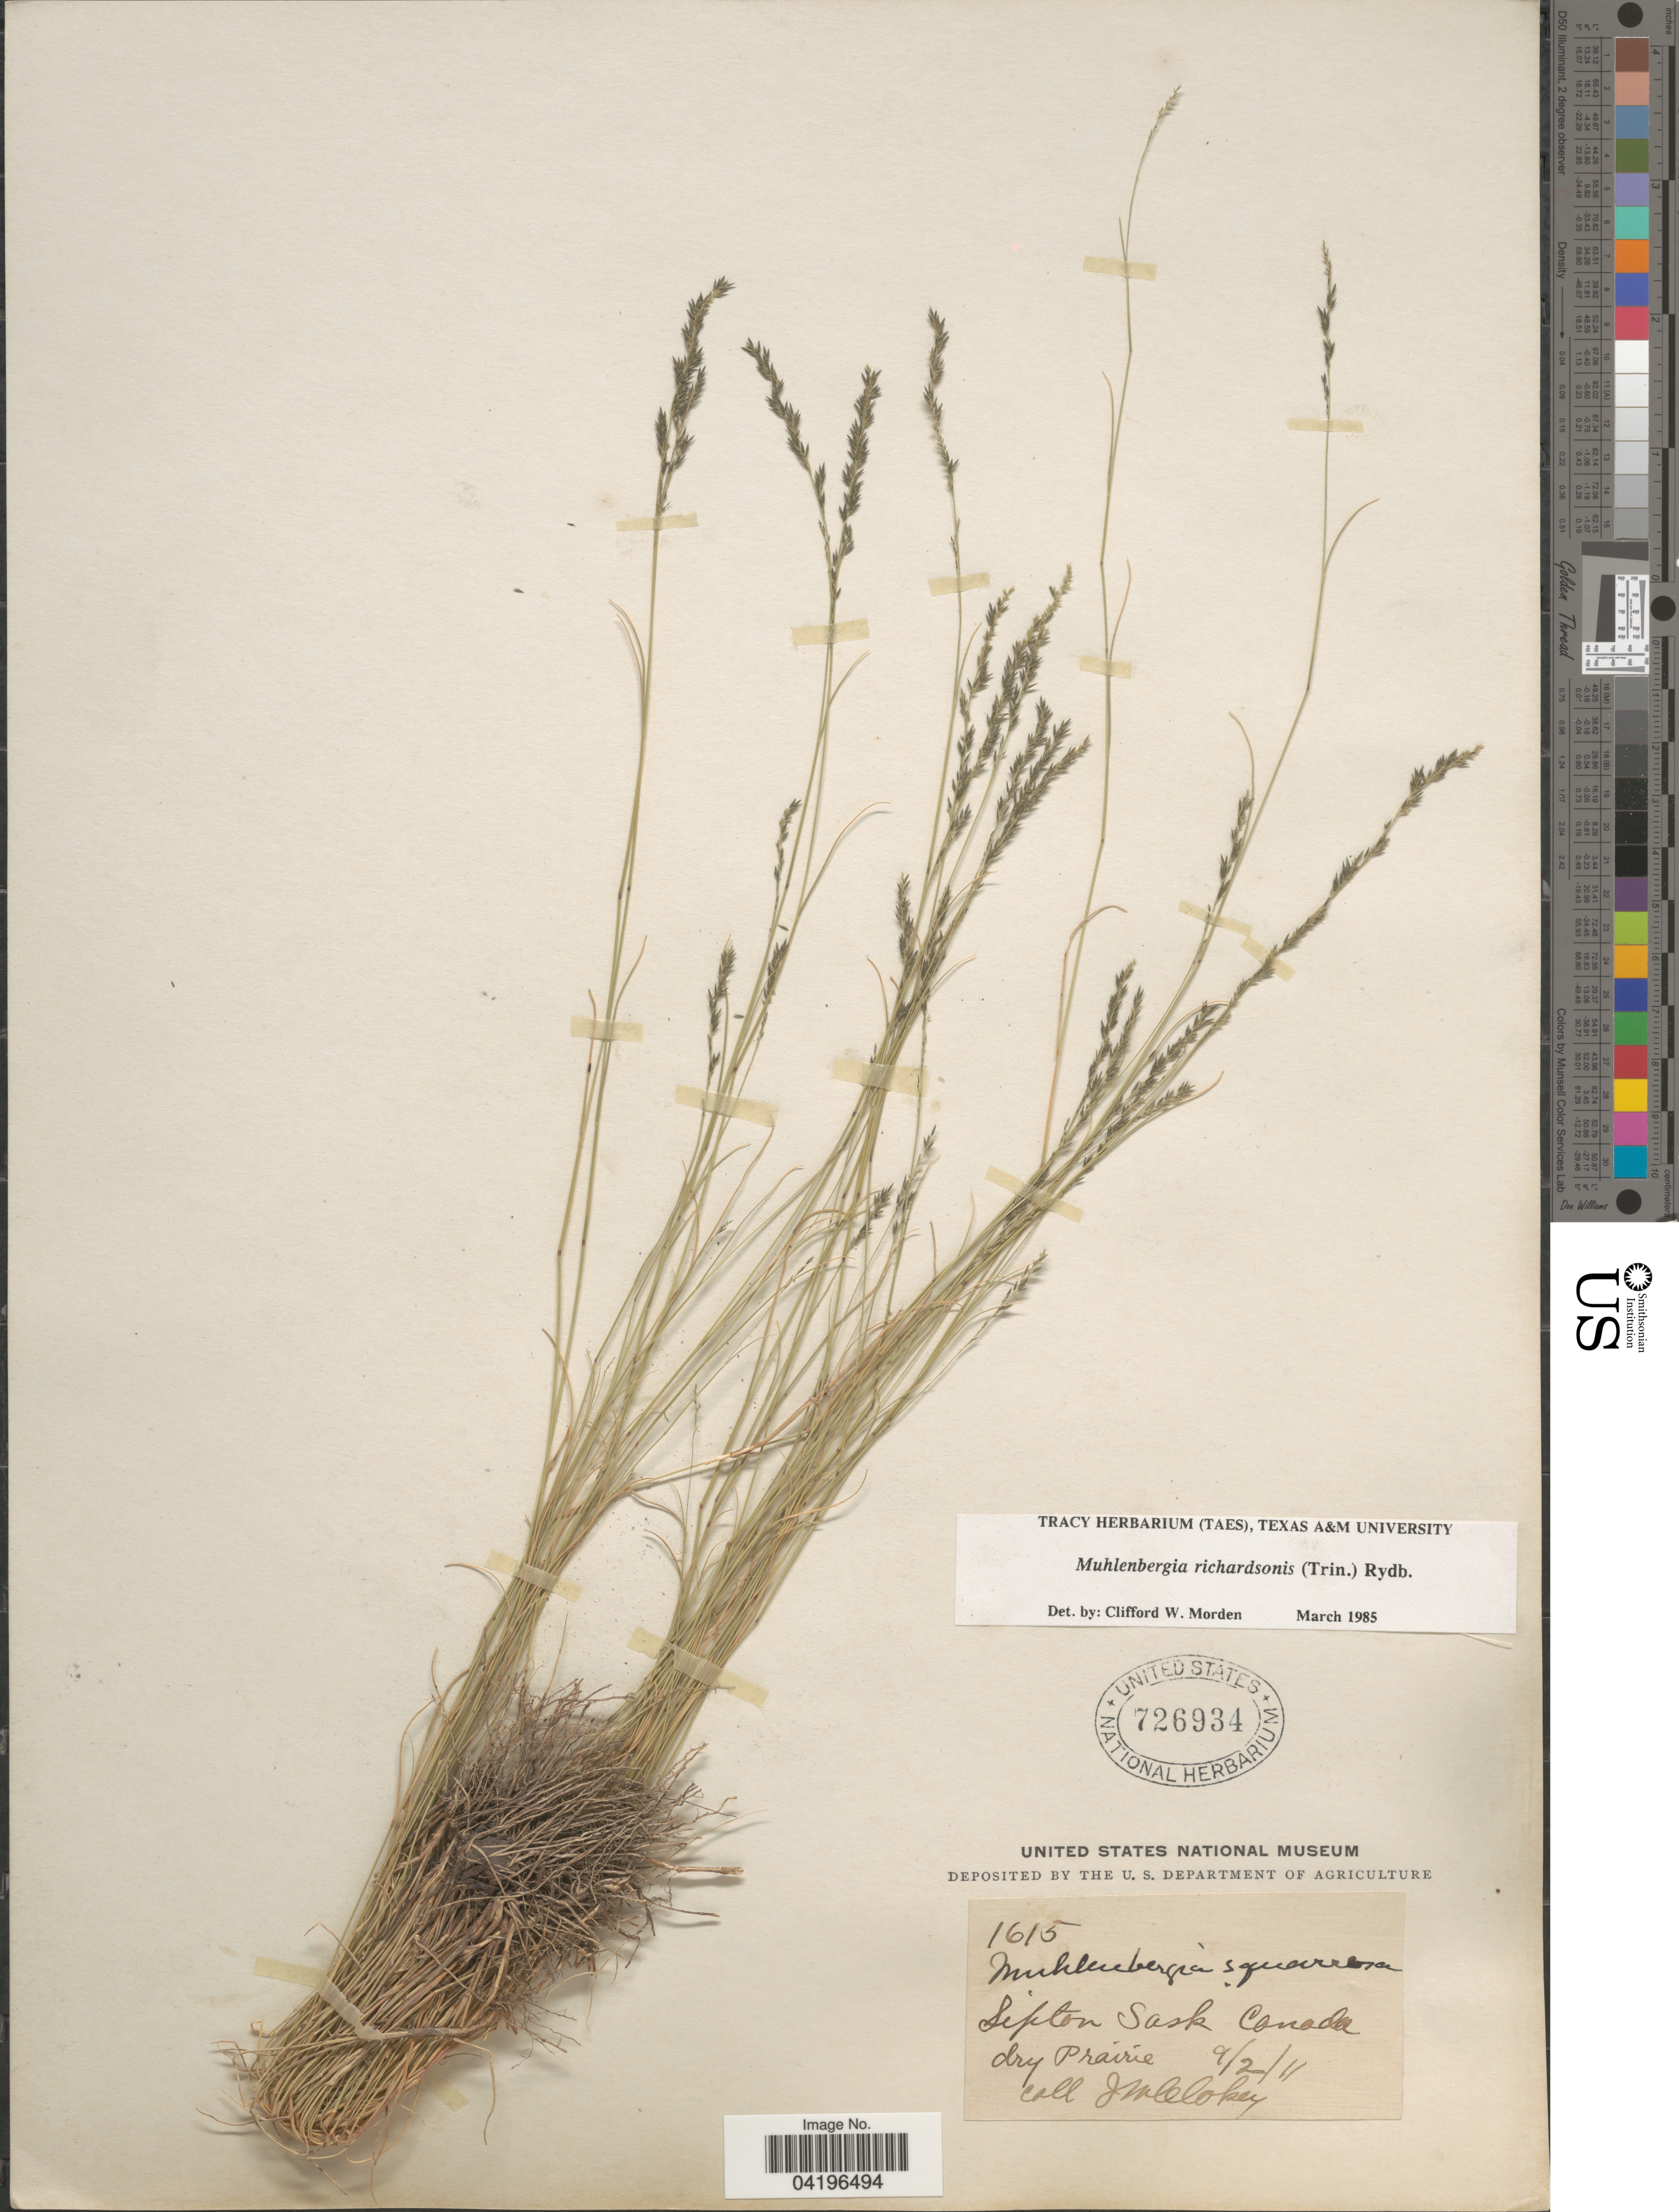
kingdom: Plantae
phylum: Tracheophyta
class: Liliopsida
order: Poales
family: Poaceae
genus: Muhlenbergia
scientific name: Muhlenbergia richardsonis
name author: (Trin.) Rydb.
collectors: J. Clokey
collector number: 1615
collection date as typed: Transcribed d/m/y: 2/9/11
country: Canada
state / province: Saskatchewan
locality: Lipton.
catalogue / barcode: US 726934